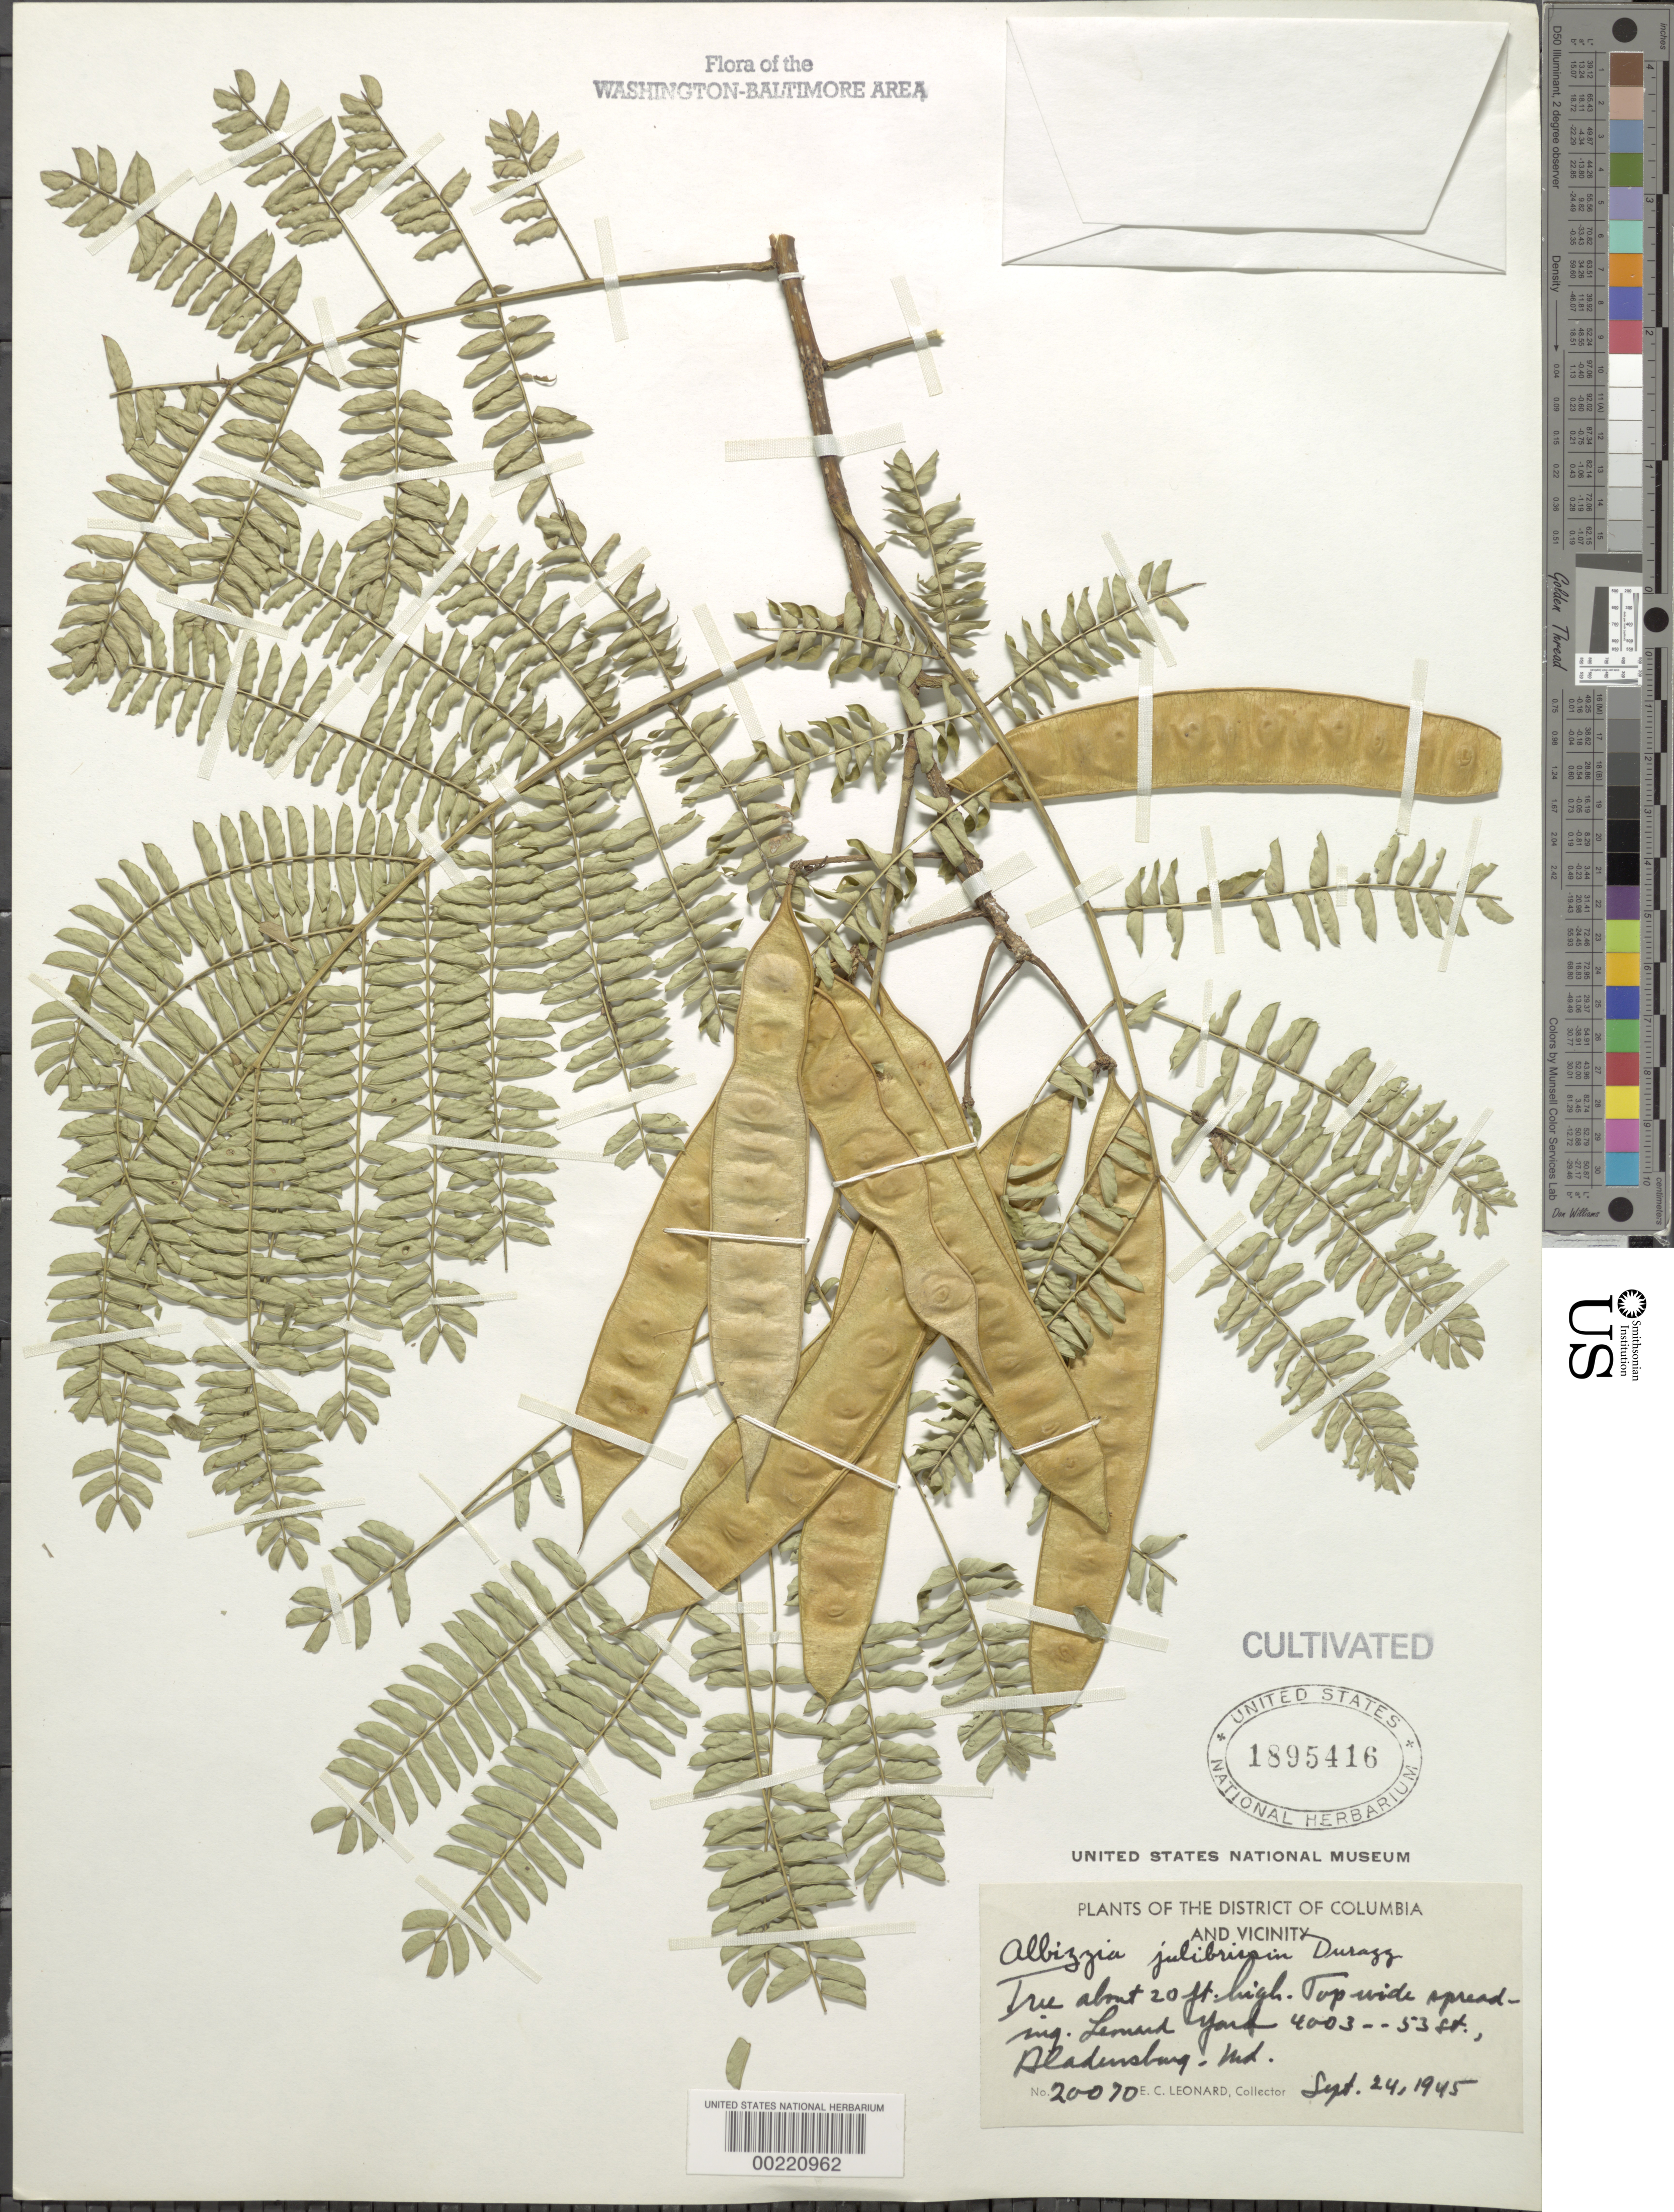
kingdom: Plantae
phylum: Tracheophyta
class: Magnoliopsida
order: Fabales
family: Fabaceae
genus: Albizia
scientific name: Albizia julibrissin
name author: Durazz.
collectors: E. C. Leonard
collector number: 20070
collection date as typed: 24 Sep 1945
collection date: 1945-09-24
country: United States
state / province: Maryland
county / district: Prince George's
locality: Bladensburg, 4003 53rd St, Leonard's Yard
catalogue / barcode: US 1895416